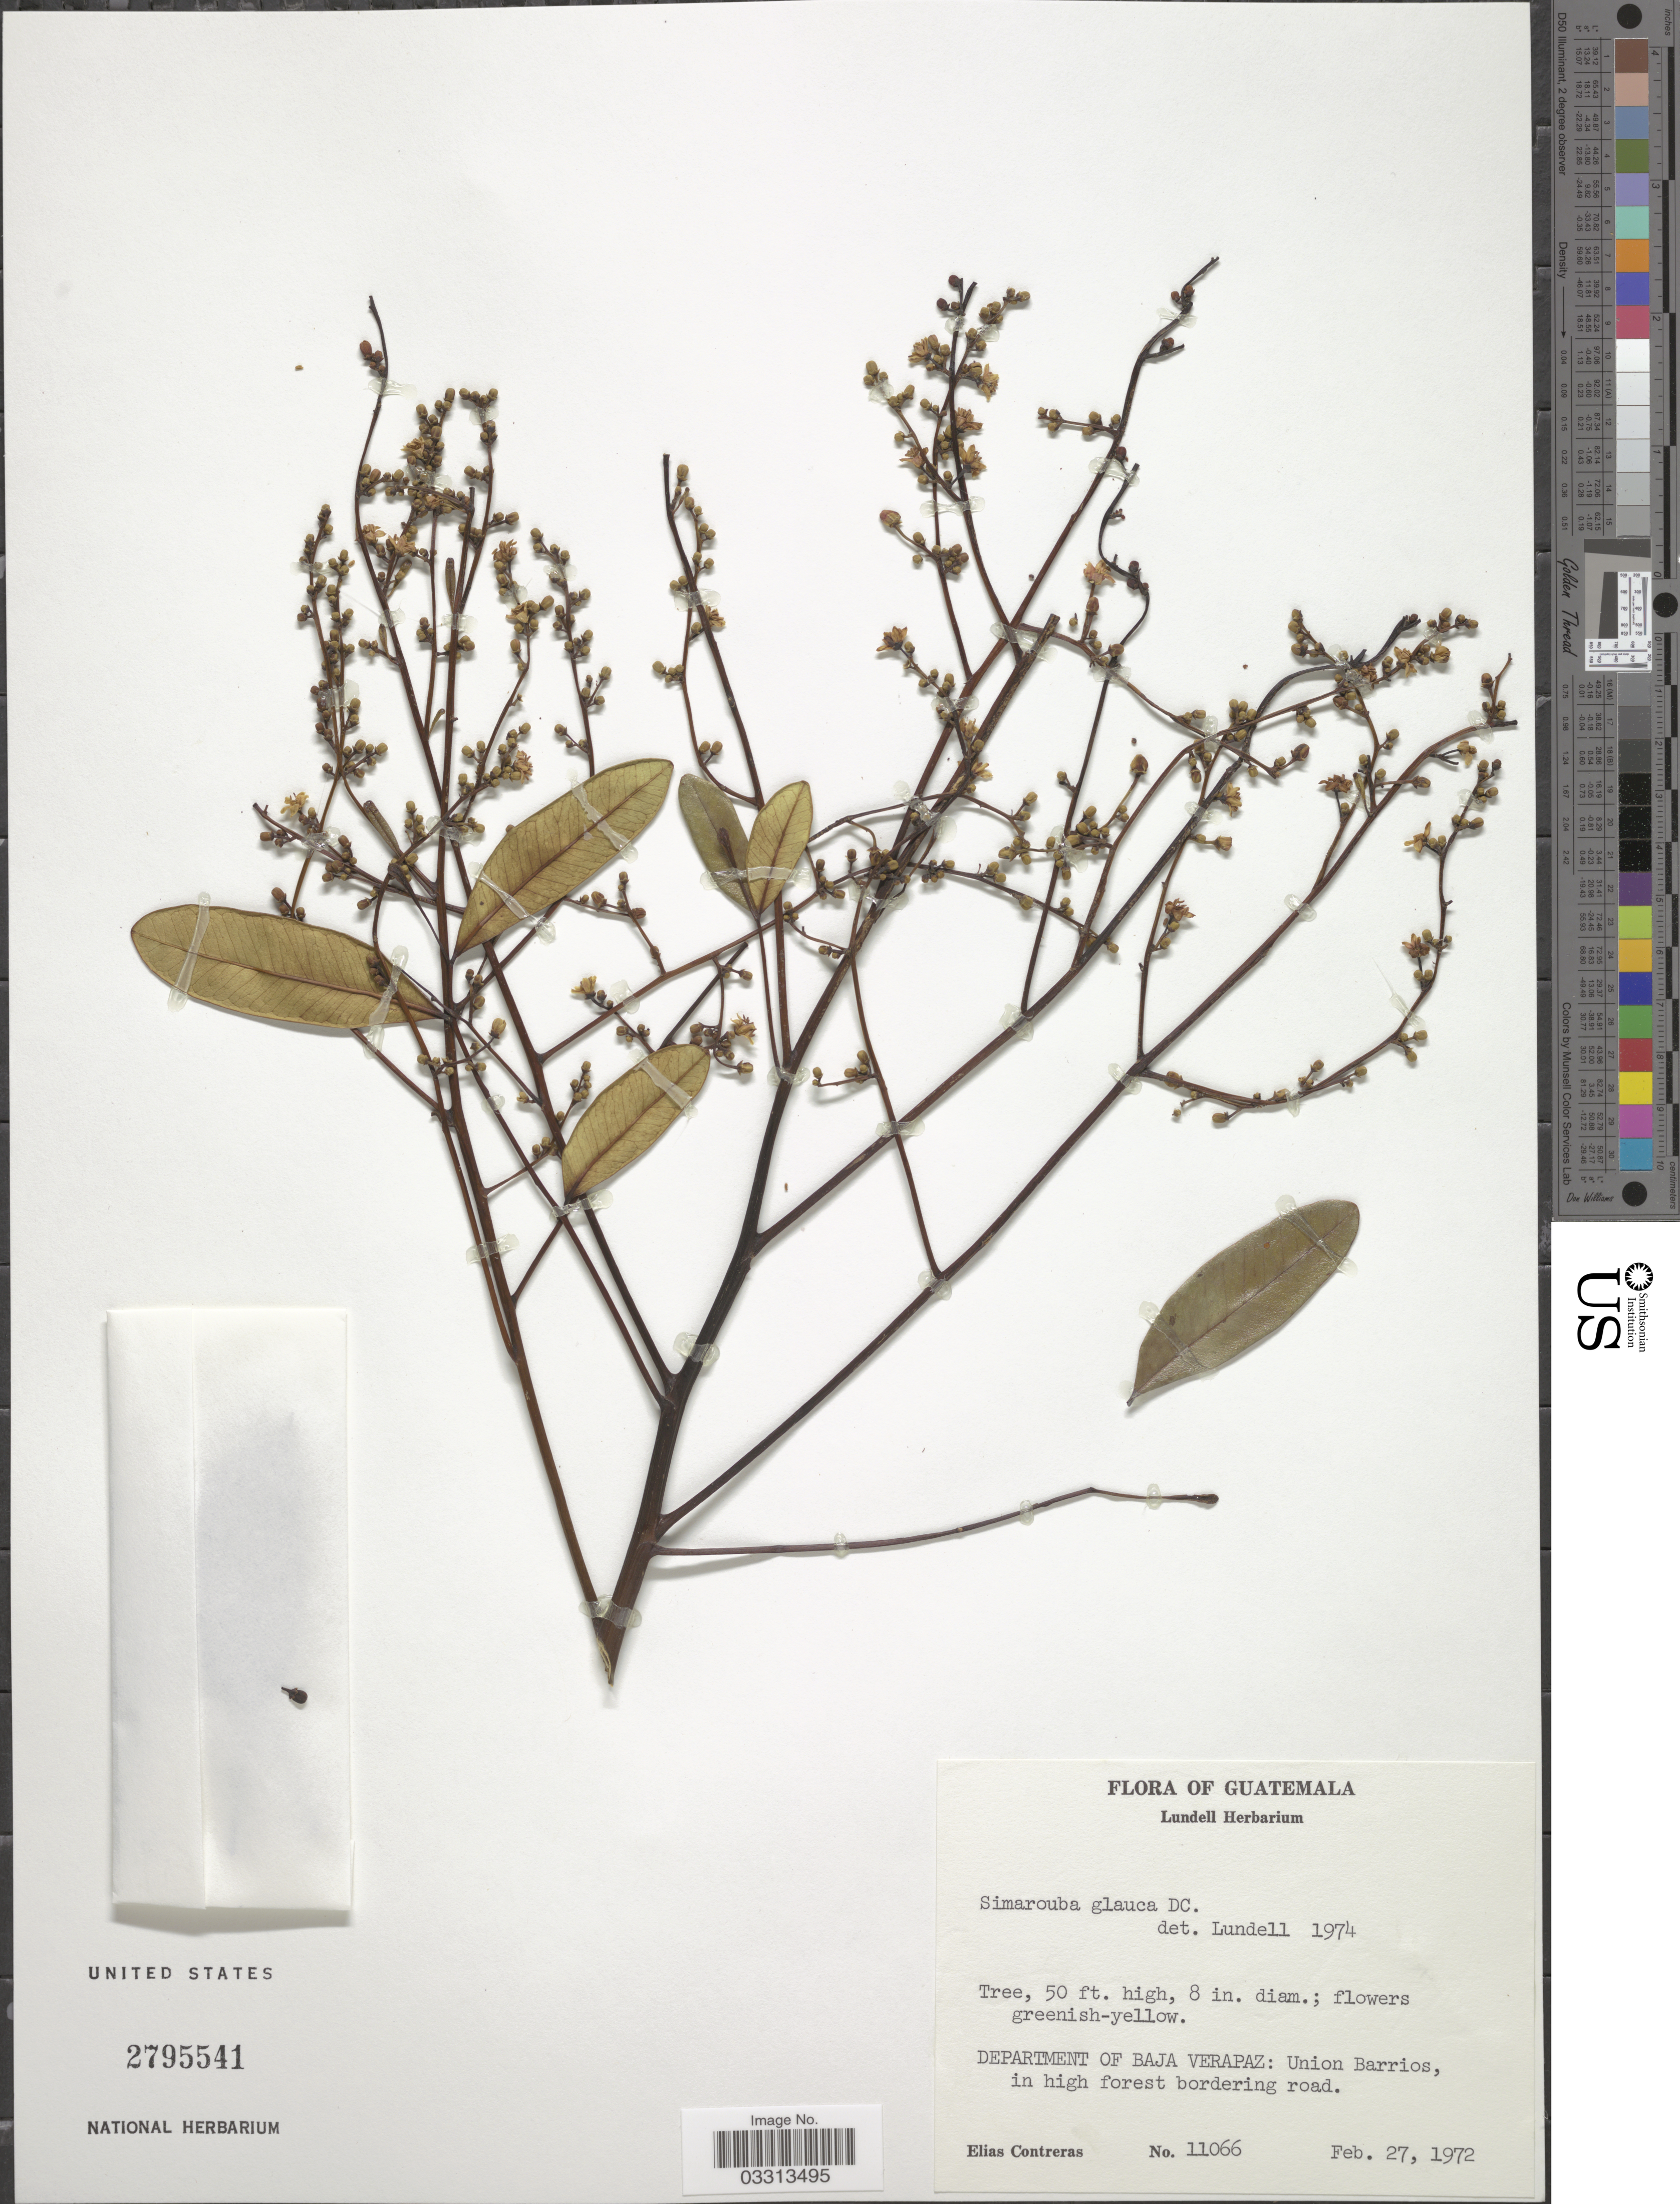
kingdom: Plantae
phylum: Tracheophyta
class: Magnoliopsida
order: Sapindales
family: Simaroubaceae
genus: Simarouba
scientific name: Simarouba glauca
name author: DC.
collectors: E. Contreras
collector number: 11066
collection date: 1972-02-27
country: Guatemala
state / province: Baja Verapaz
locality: Department of Baja Verapaz: Union Barrios.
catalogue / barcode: US 2795541